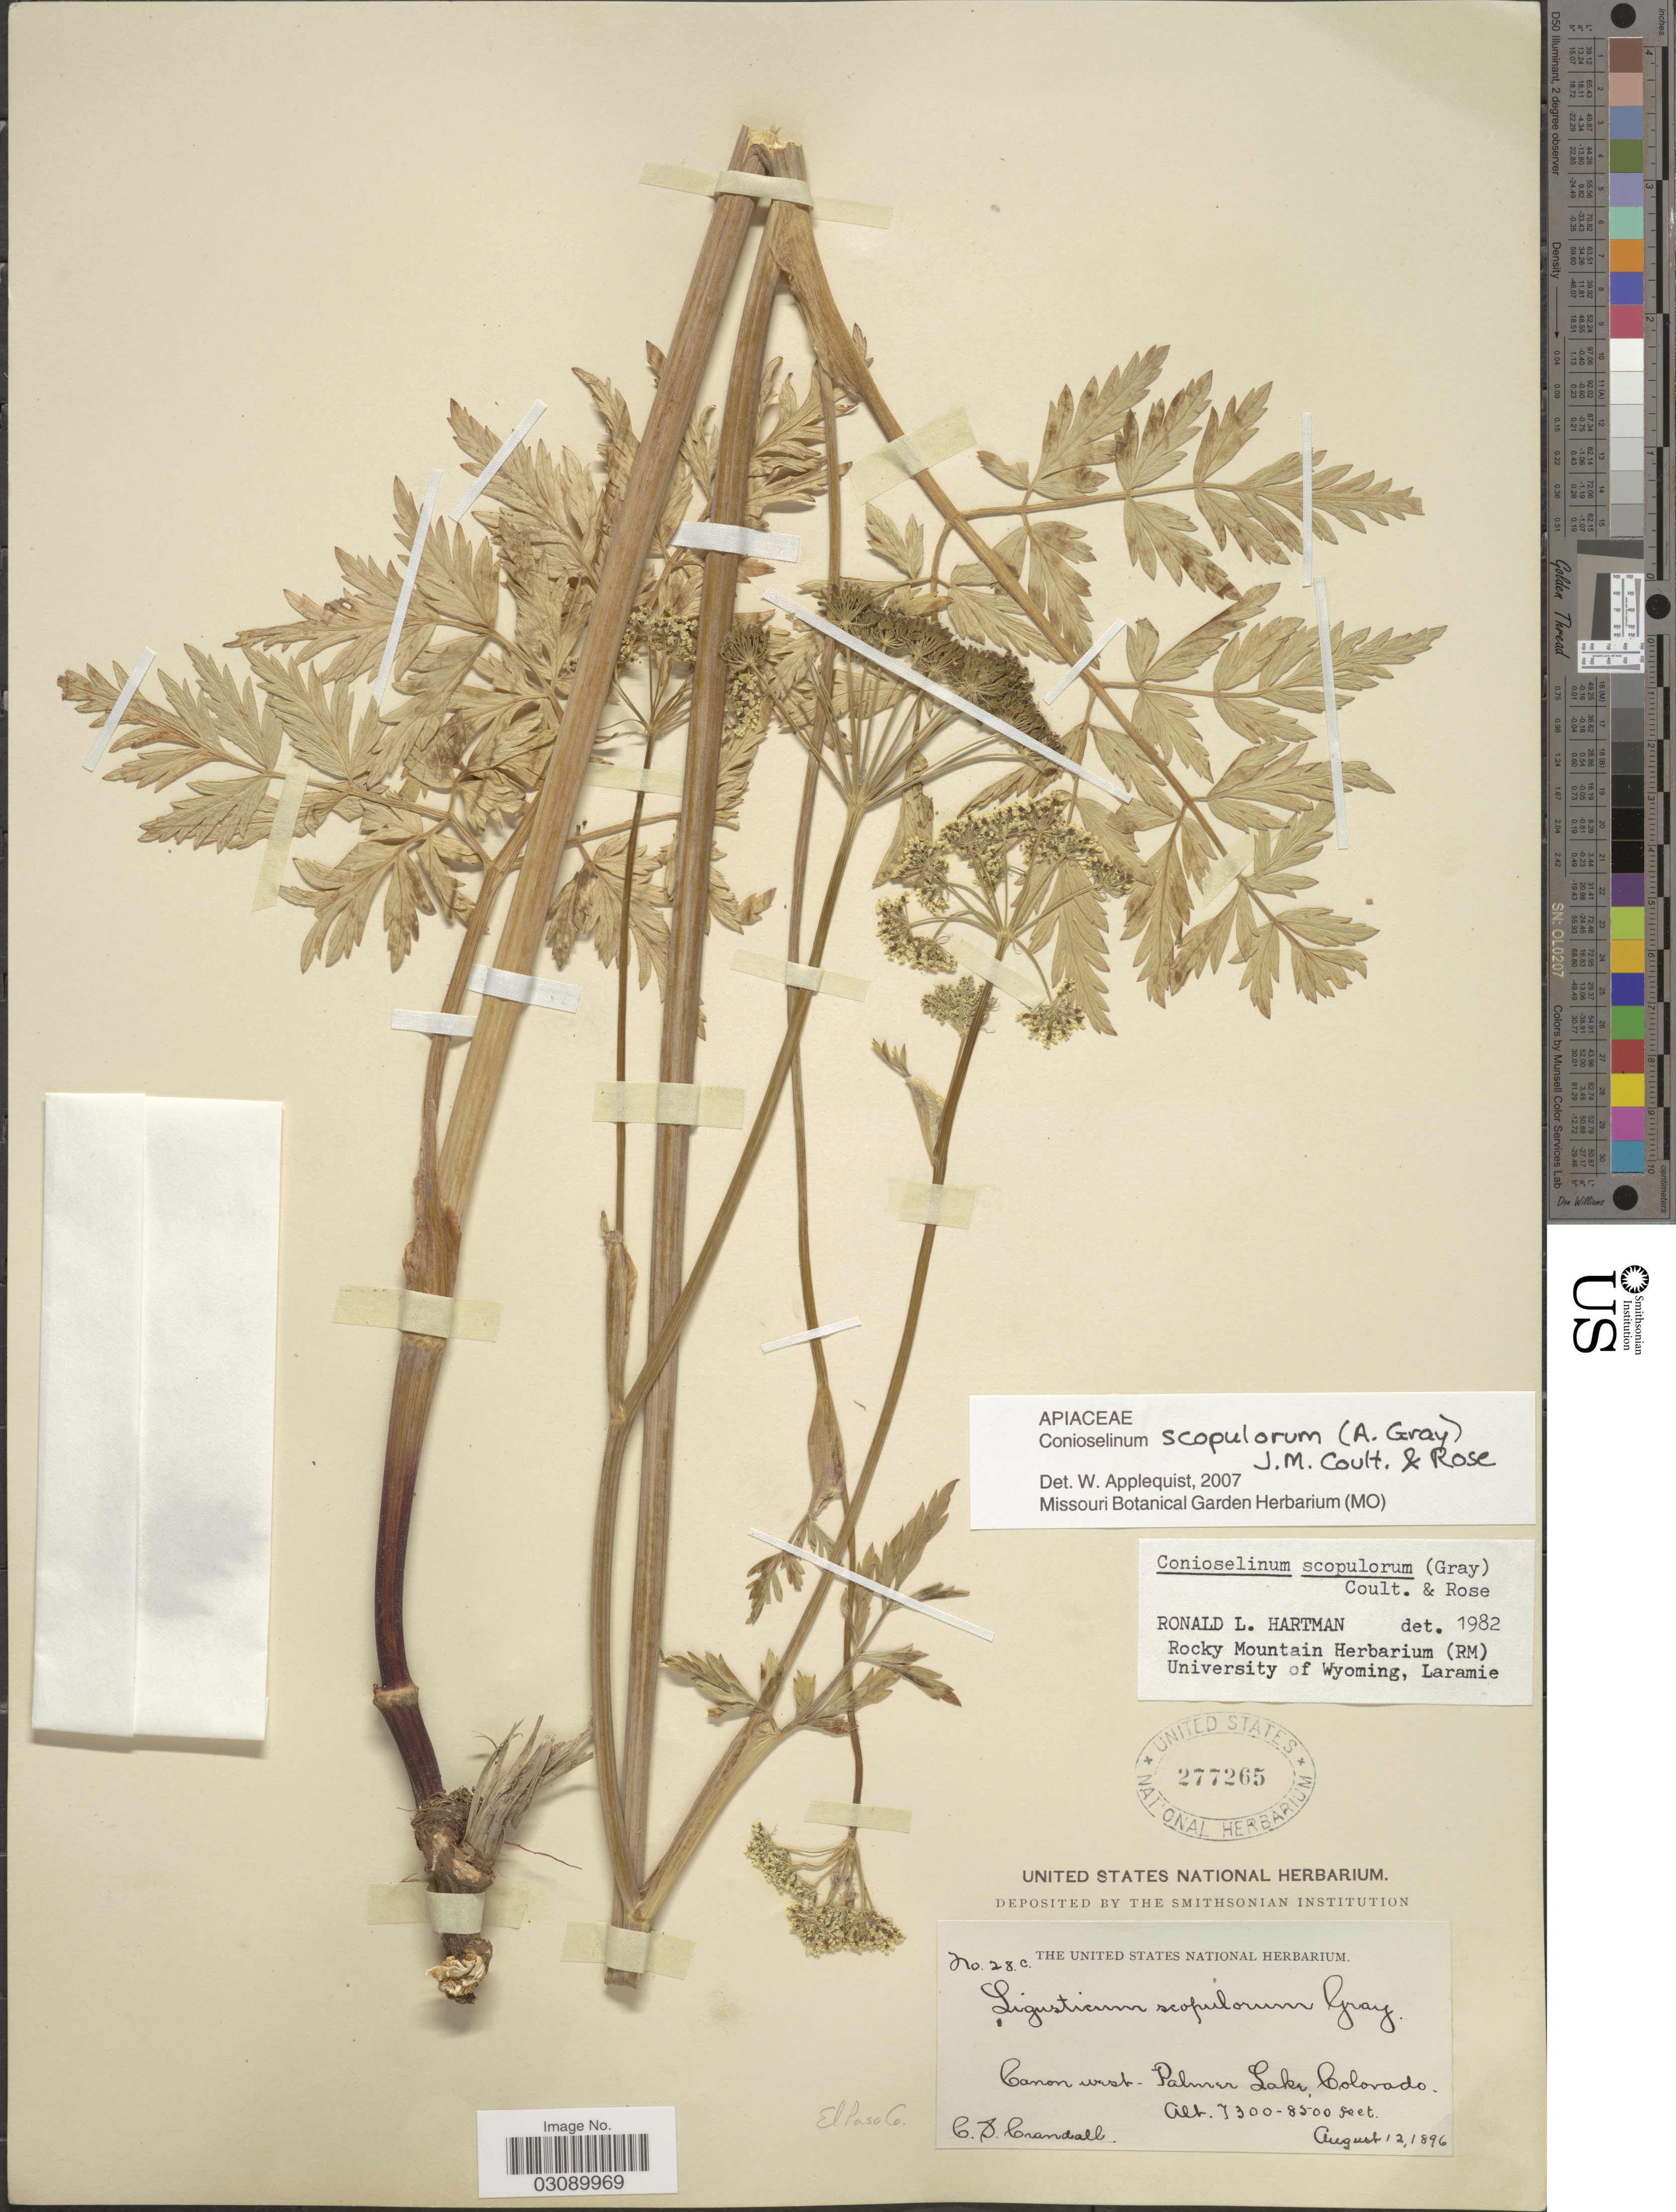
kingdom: Plantae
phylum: Tracheophyta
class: Magnoliopsida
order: Apiales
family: Apiaceae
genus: Conioselinum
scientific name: Conioselinum scopulorum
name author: (A. Gray) J.M. Coult. & Rose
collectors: C. Crandall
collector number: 28c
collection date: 1896-08-12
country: United States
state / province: Colorado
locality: Canon west. Palmer Lake, El Paso Co.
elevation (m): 2225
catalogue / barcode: US 277265